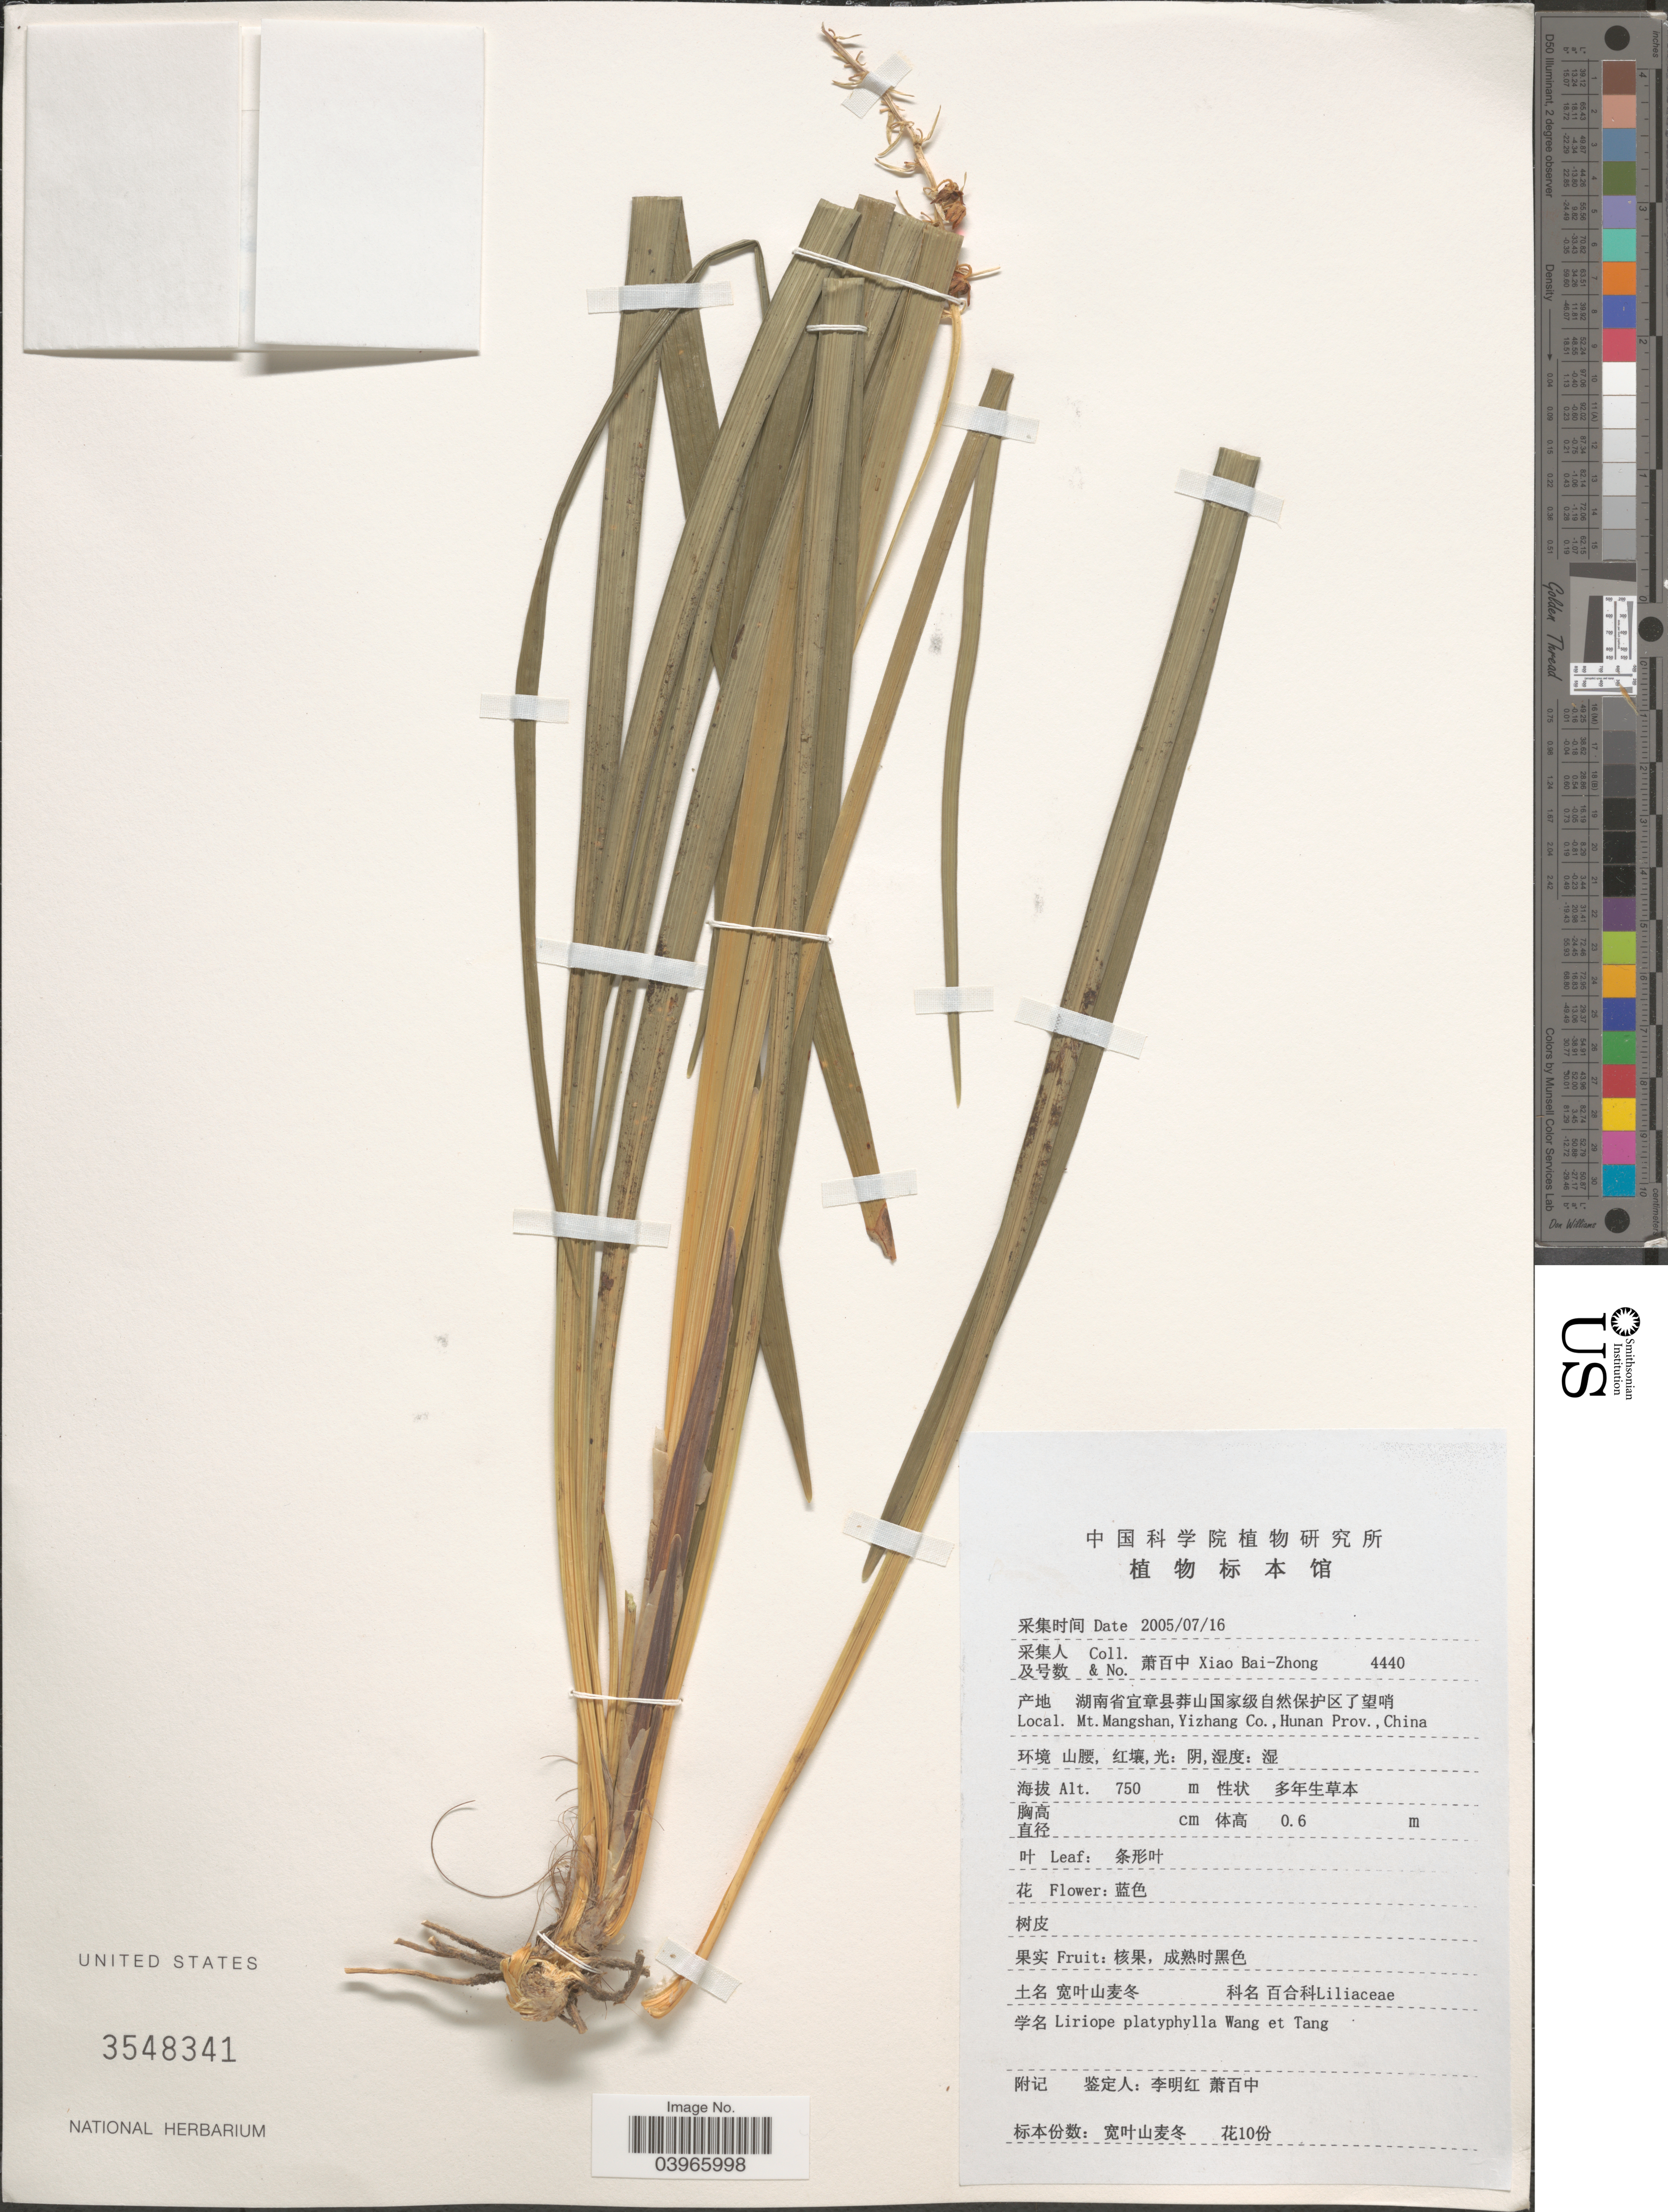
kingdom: Plantae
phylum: Tracheophyta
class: Liliopsida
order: Asparagales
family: Asparagaceae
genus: Liriope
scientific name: Liriope platyphylla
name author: F.T. Wang & Tang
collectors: B. Z. Xiao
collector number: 4440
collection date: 2005-07-16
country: China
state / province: Hunan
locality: Mt. Mangshan, Yizhang Co.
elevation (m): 750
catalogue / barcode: US 3548341